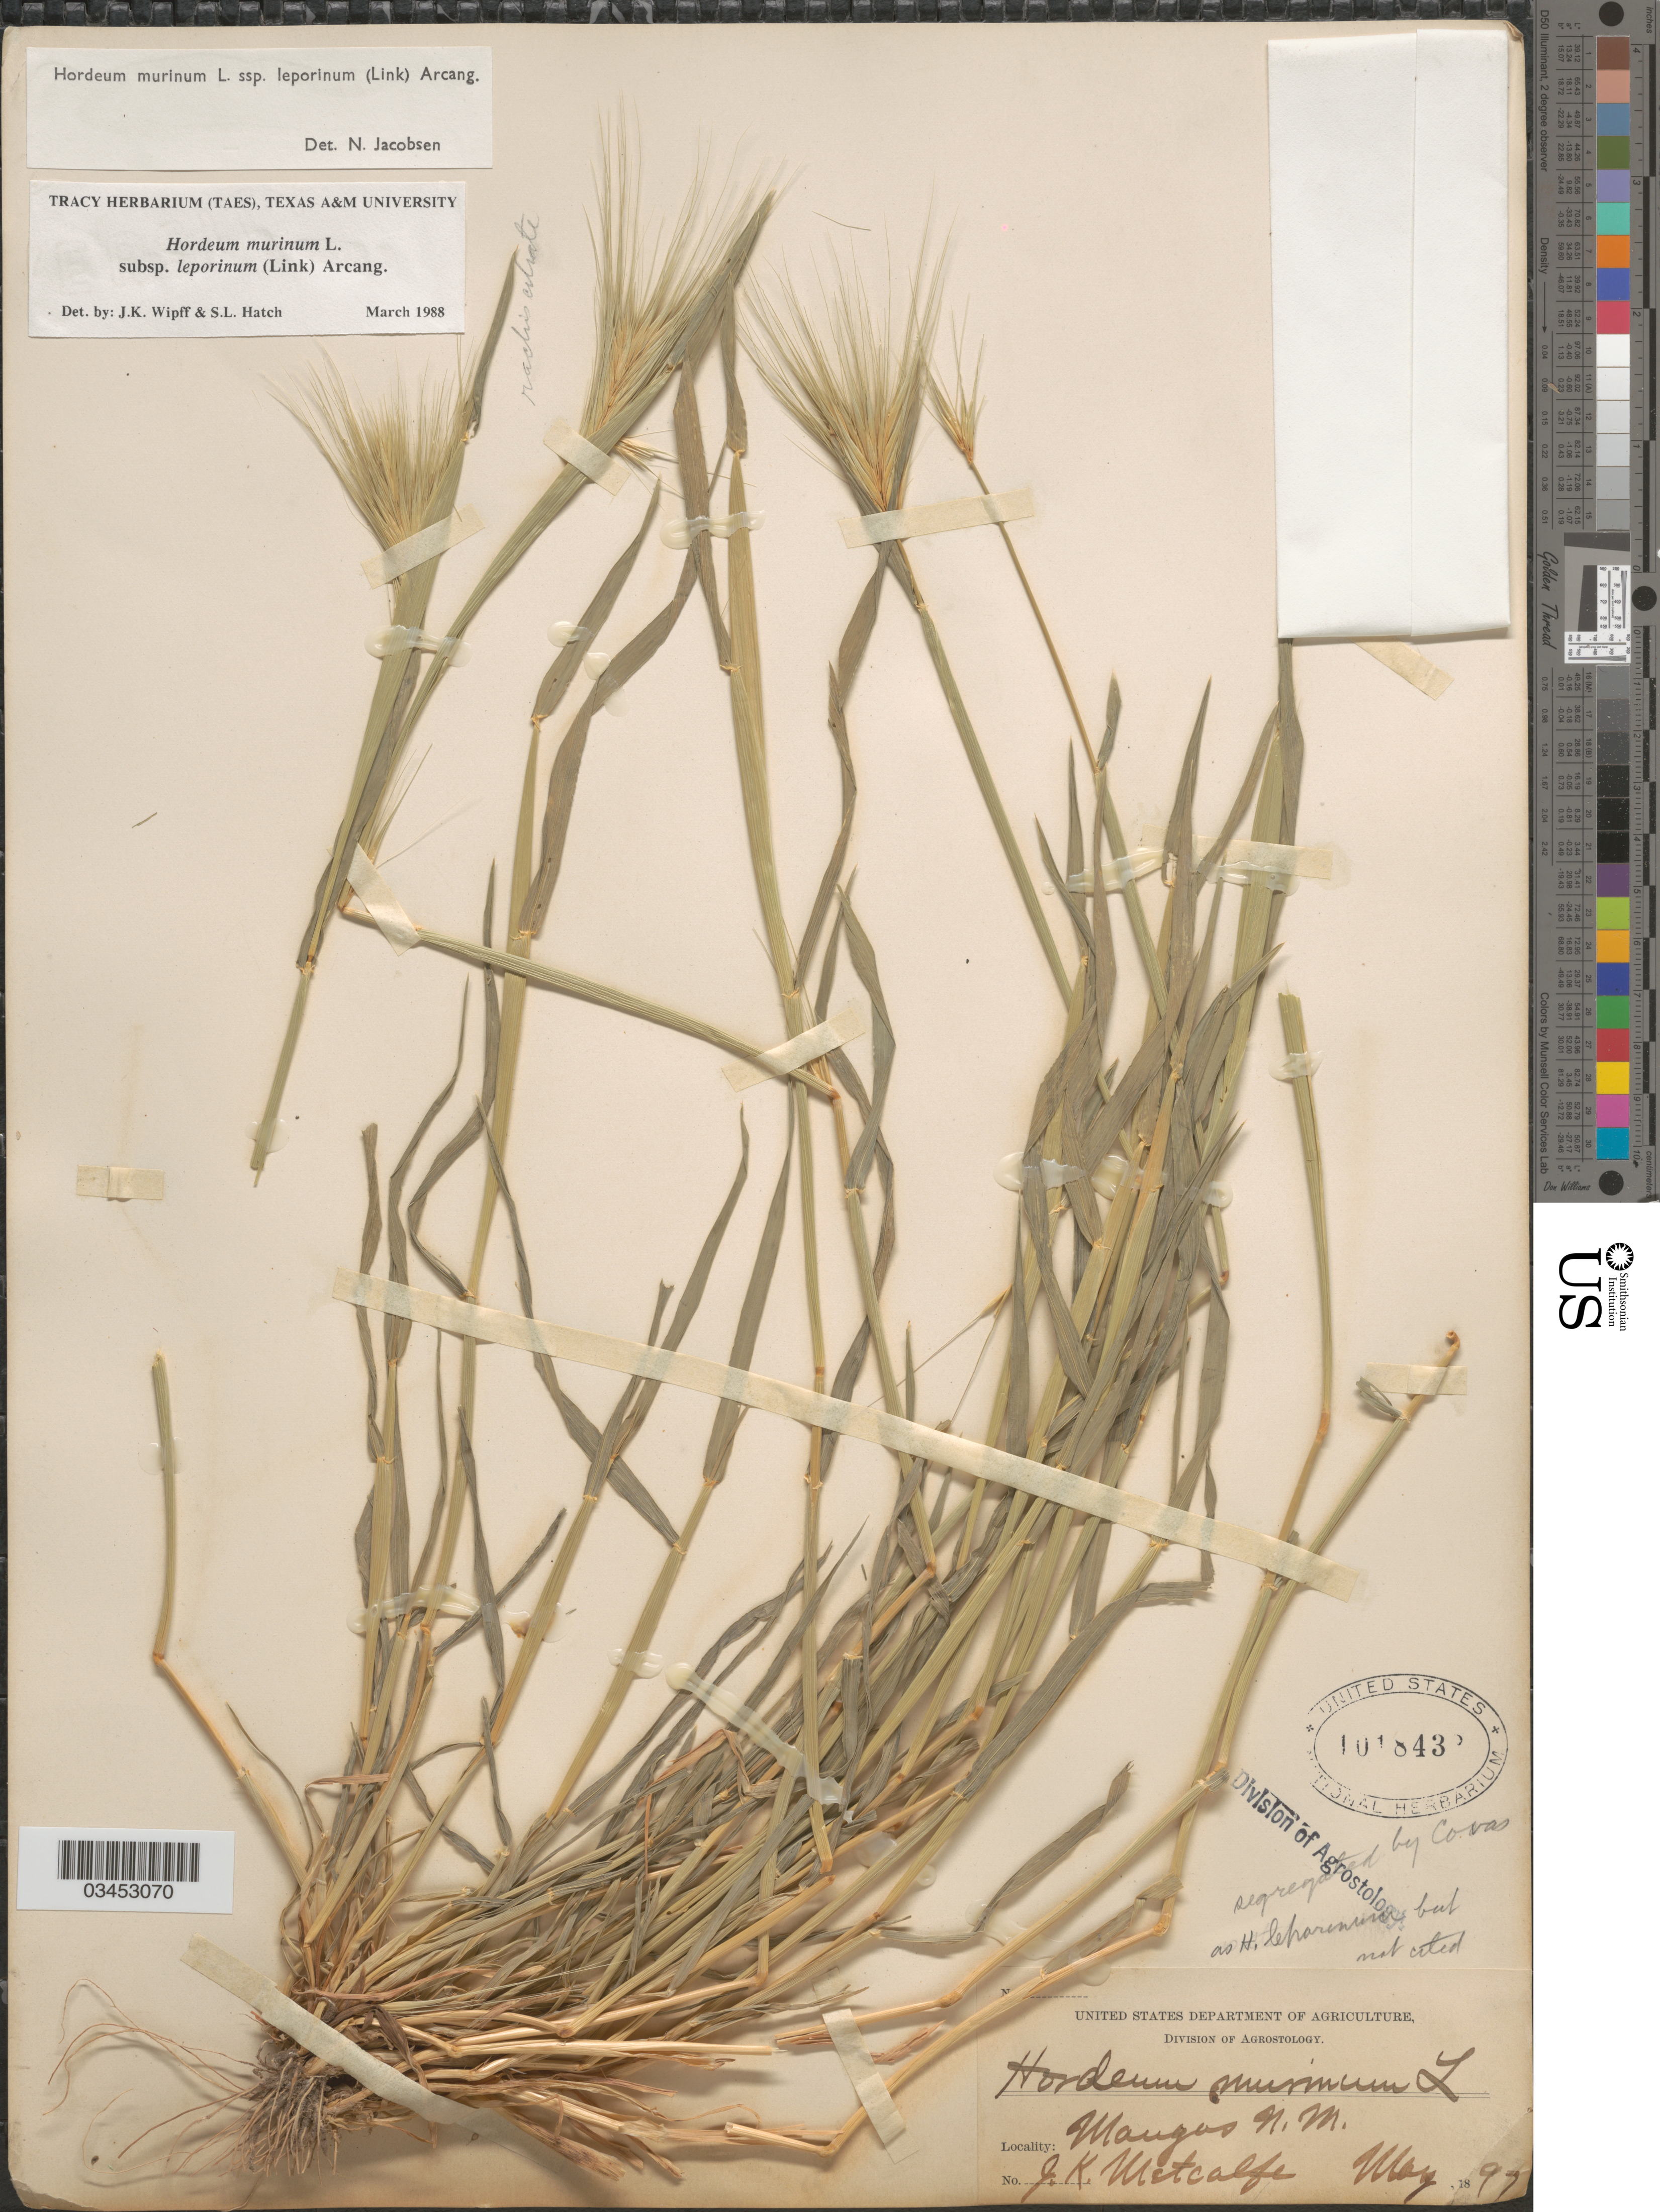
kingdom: Plantae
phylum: Tracheophyta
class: Liliopsida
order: Poales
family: Poaceae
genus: Hordeum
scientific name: Hordeum murinum subsp. leporinum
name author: (Link) Arcang.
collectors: J. Metcalfe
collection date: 1897-05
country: United States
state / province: New Mexico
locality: Mangas.